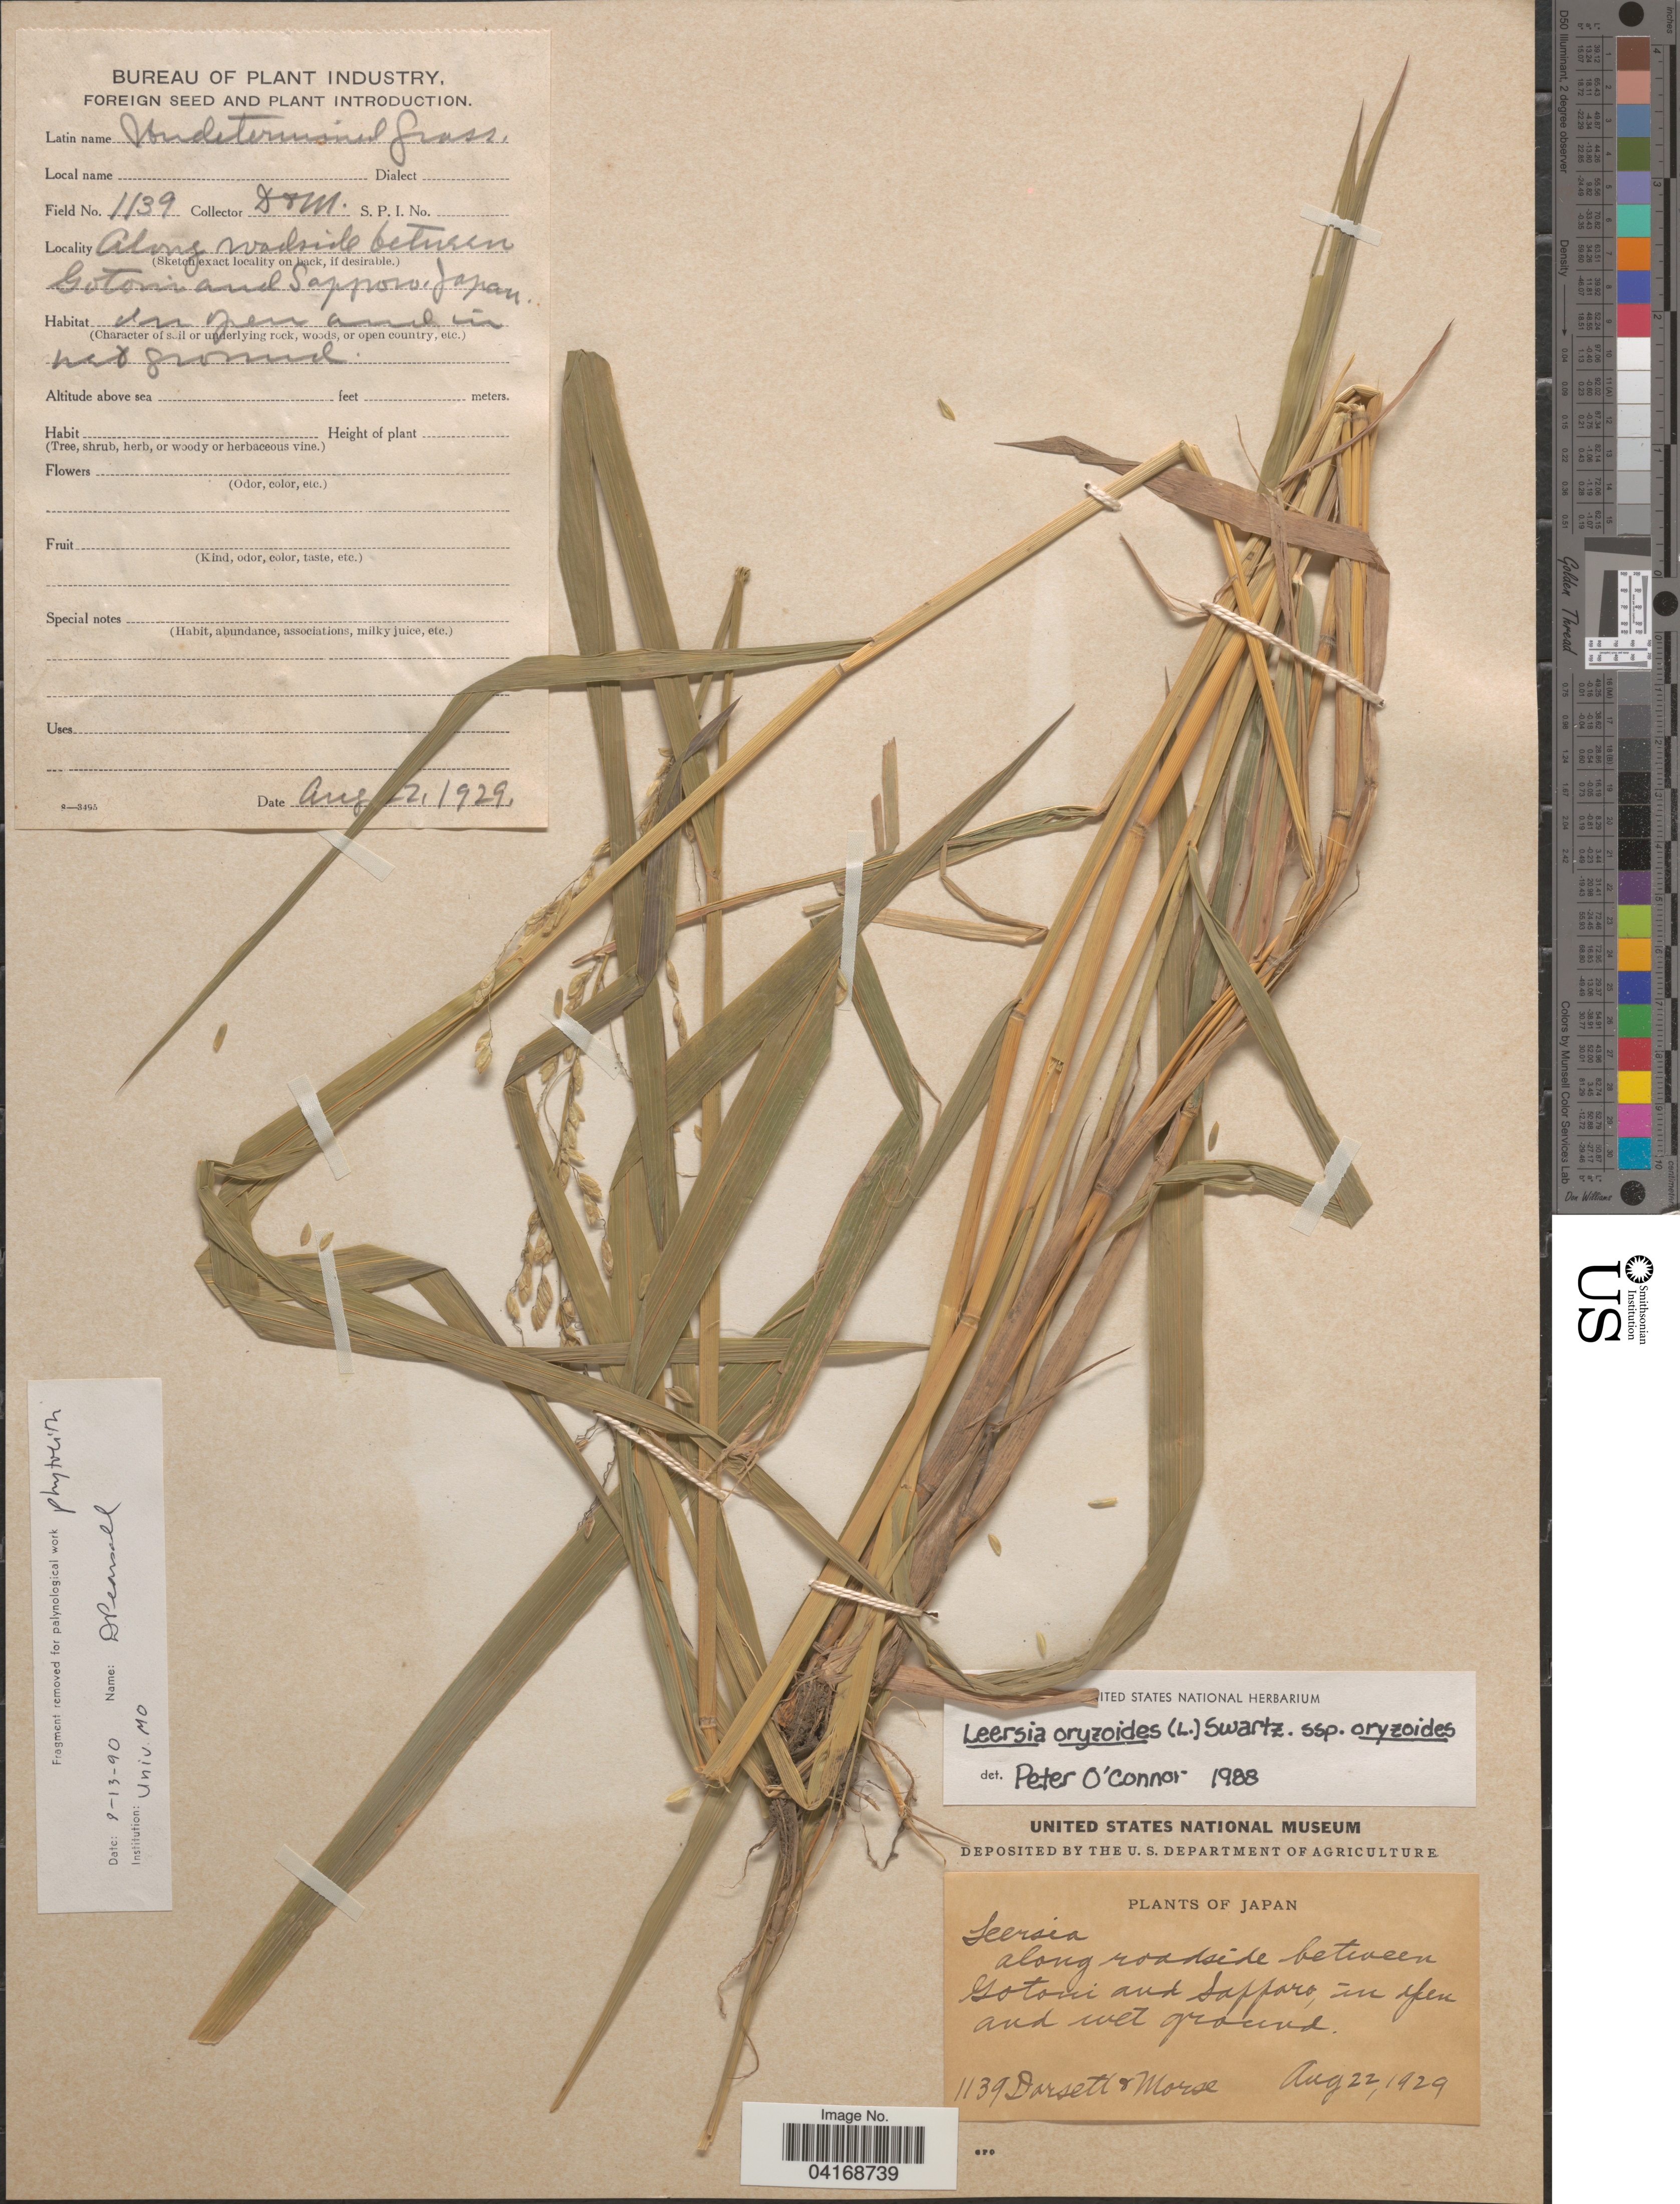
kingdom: Plantae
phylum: Tracheophyta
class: Liliopsida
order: Poales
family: Poaceae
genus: Leersia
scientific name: Leersia oryzoides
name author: (L.) Sw.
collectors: -- Dorsett & -. Morse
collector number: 1139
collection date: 1929-08-22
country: Japan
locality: Along roadside between Gotoni and Sapporo, in open and wet ground.